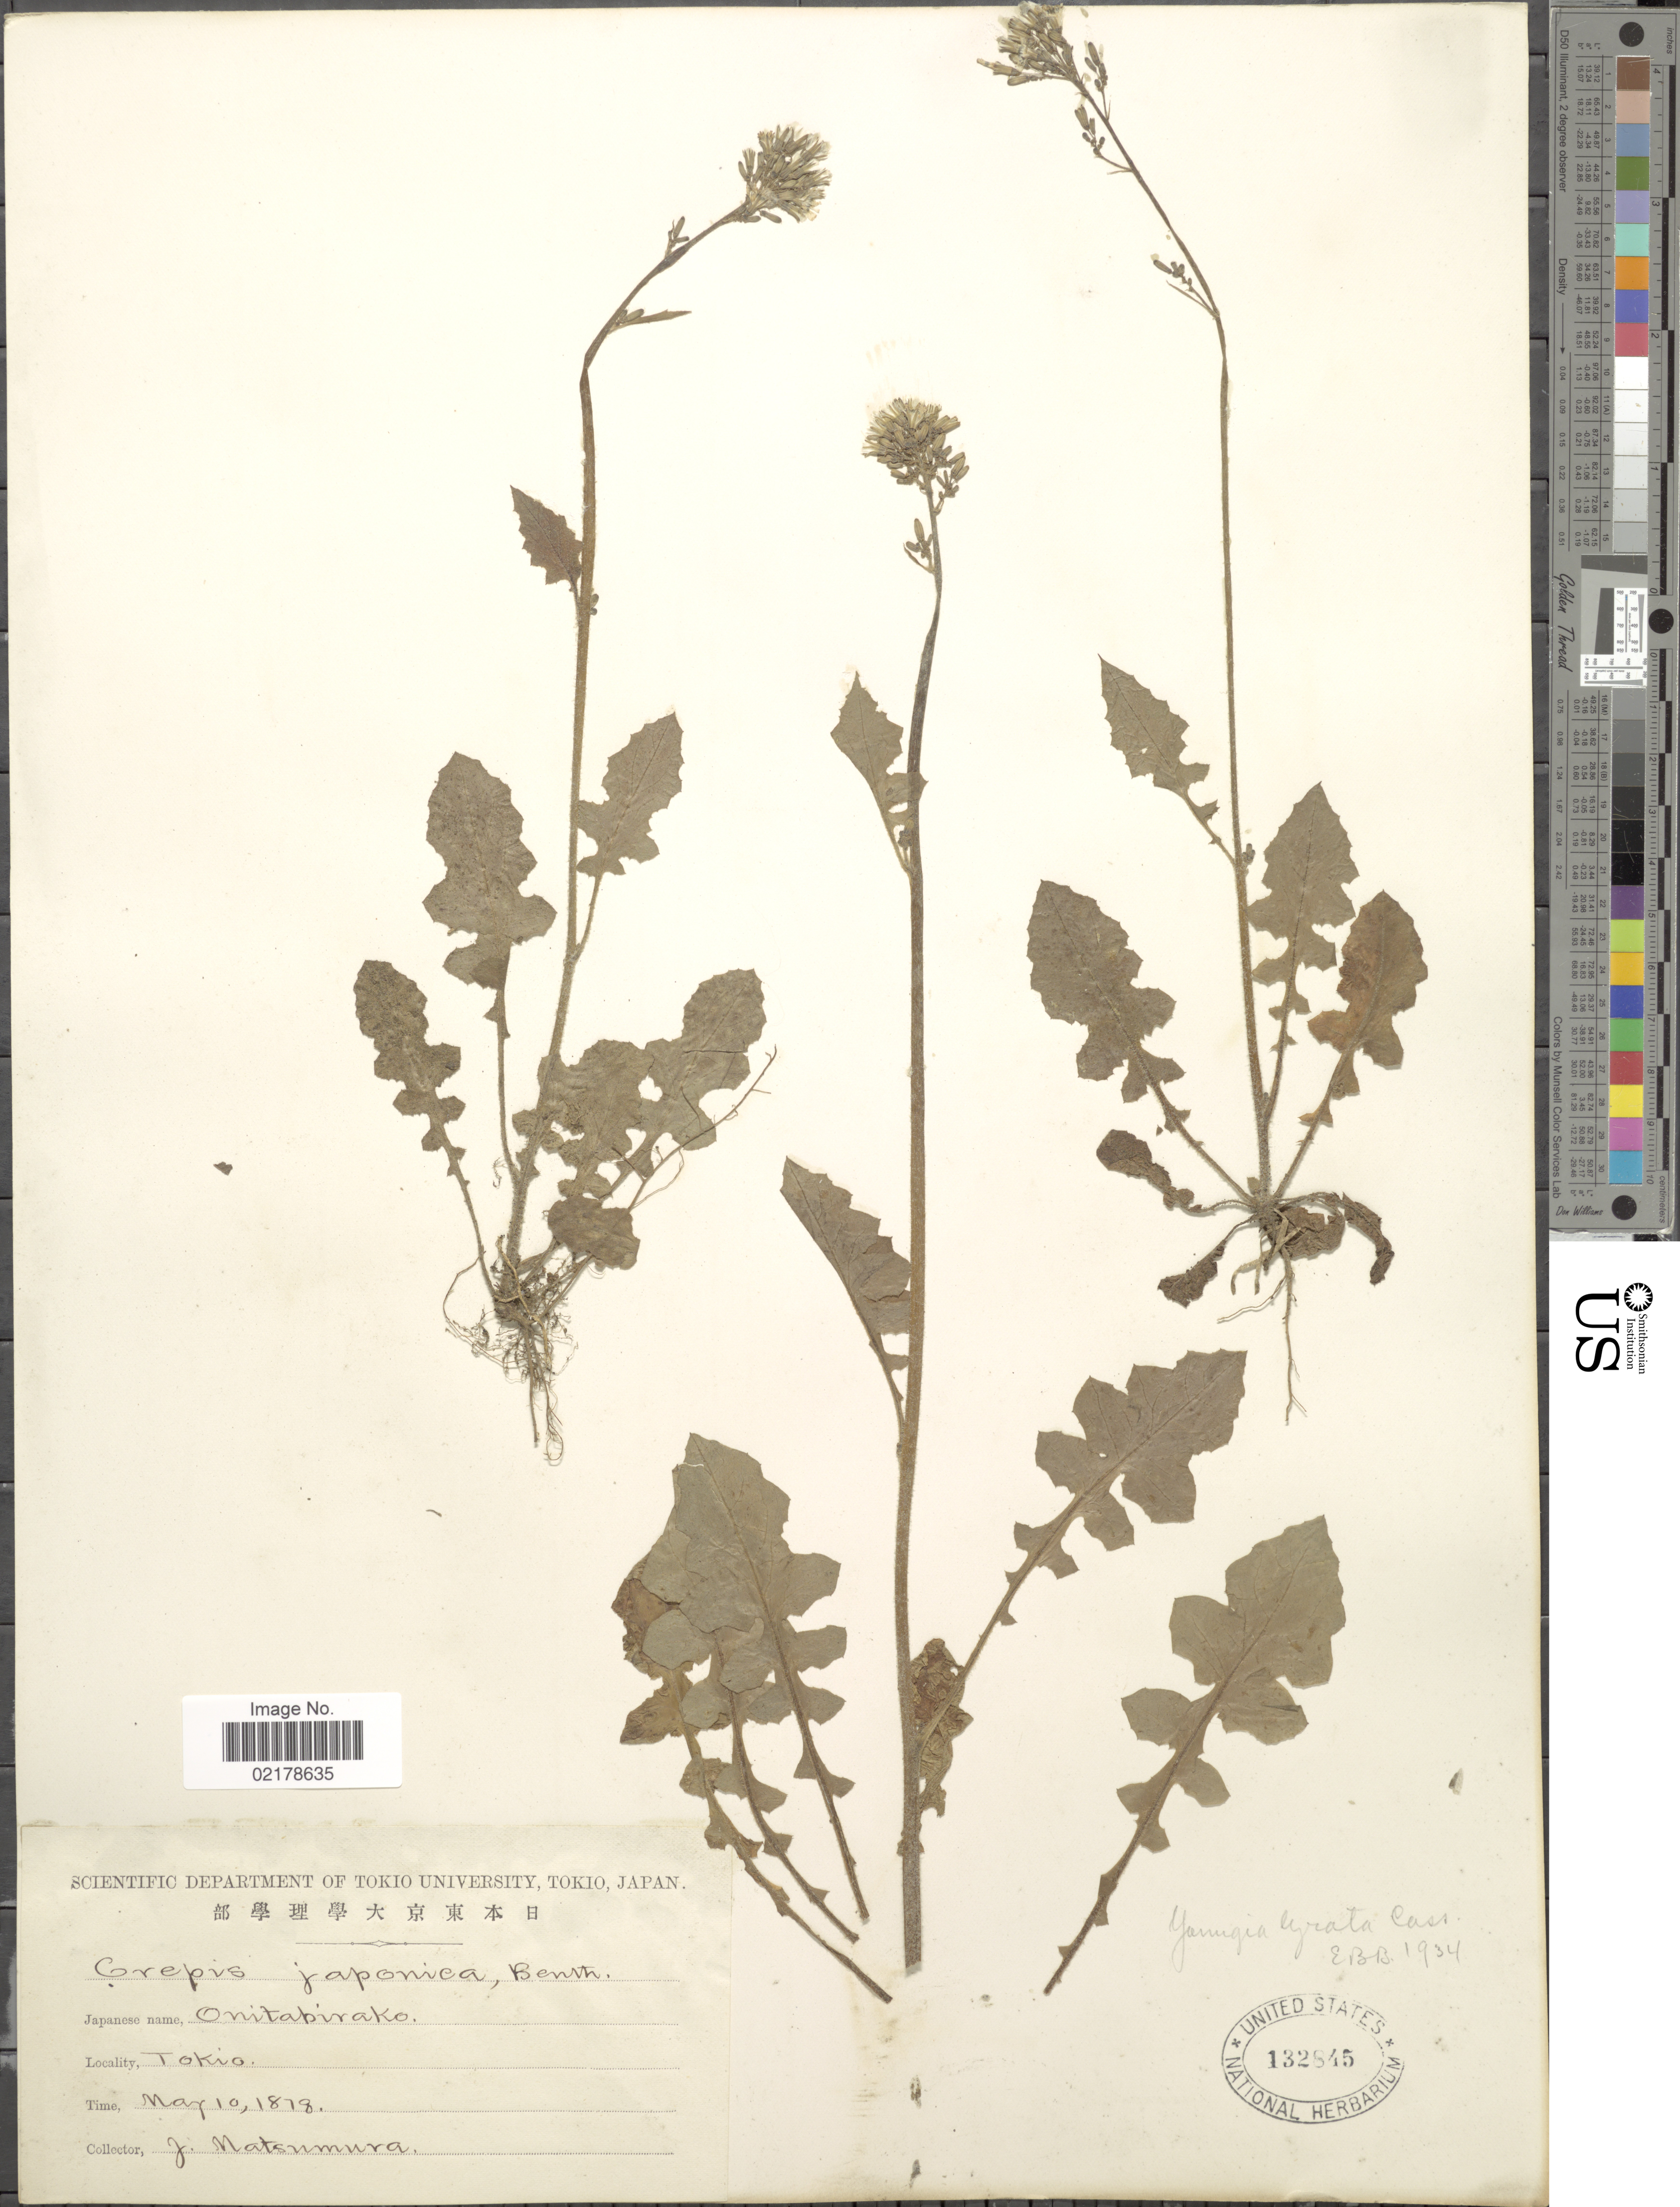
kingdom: Plantae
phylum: Tracheophyta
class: Magnoliopsida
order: Asterales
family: Asteraceae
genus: Youngia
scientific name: Youngia japonica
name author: (L.) DC.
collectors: J. Matsumura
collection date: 1878-05-10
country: Japan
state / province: Tokyo, Federal City of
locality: Tokio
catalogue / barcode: US 132845